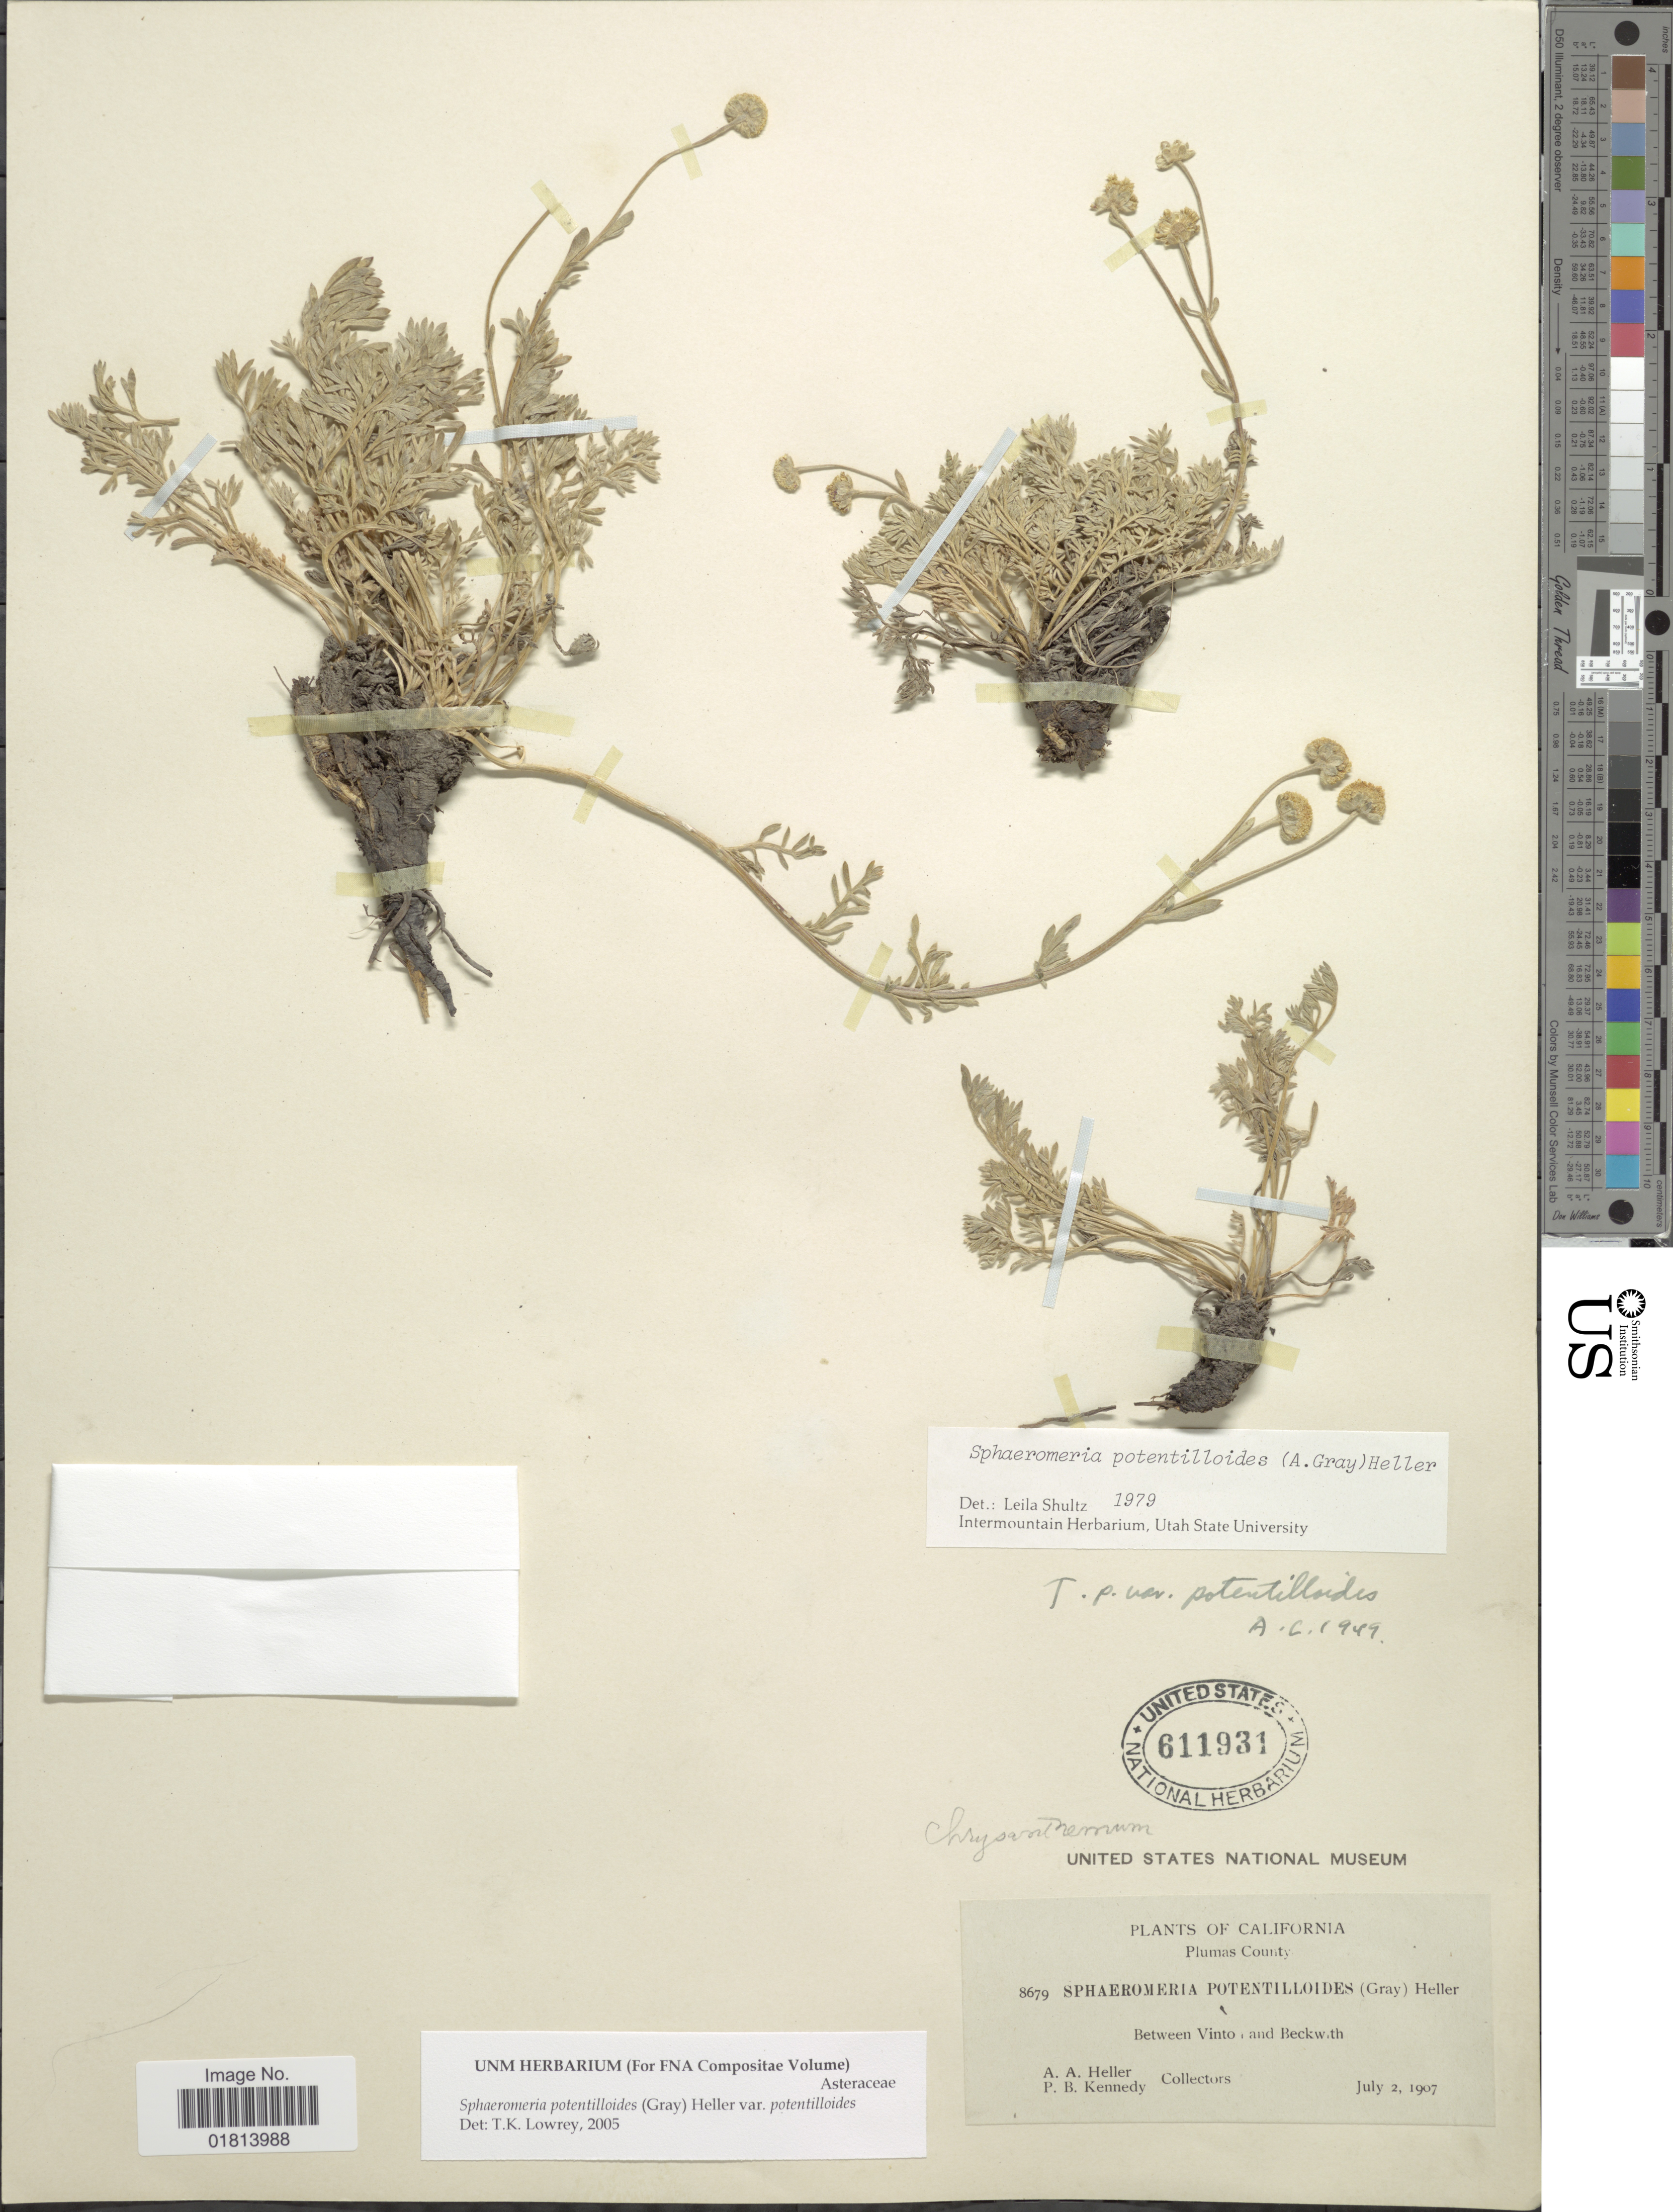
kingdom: Plantae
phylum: Tracheophyta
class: Magnoliopsida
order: Asterales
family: Asteraceae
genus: Sphaeromeria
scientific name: Sphaeromeria potentilloides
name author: (A. Gray) A. Heller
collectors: A. A. Heller & P. B. Kennedy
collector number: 8679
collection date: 1907-07-02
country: United States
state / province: California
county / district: Plumas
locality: Plumas County. Between Vinton and Beckwith.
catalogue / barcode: US 611931